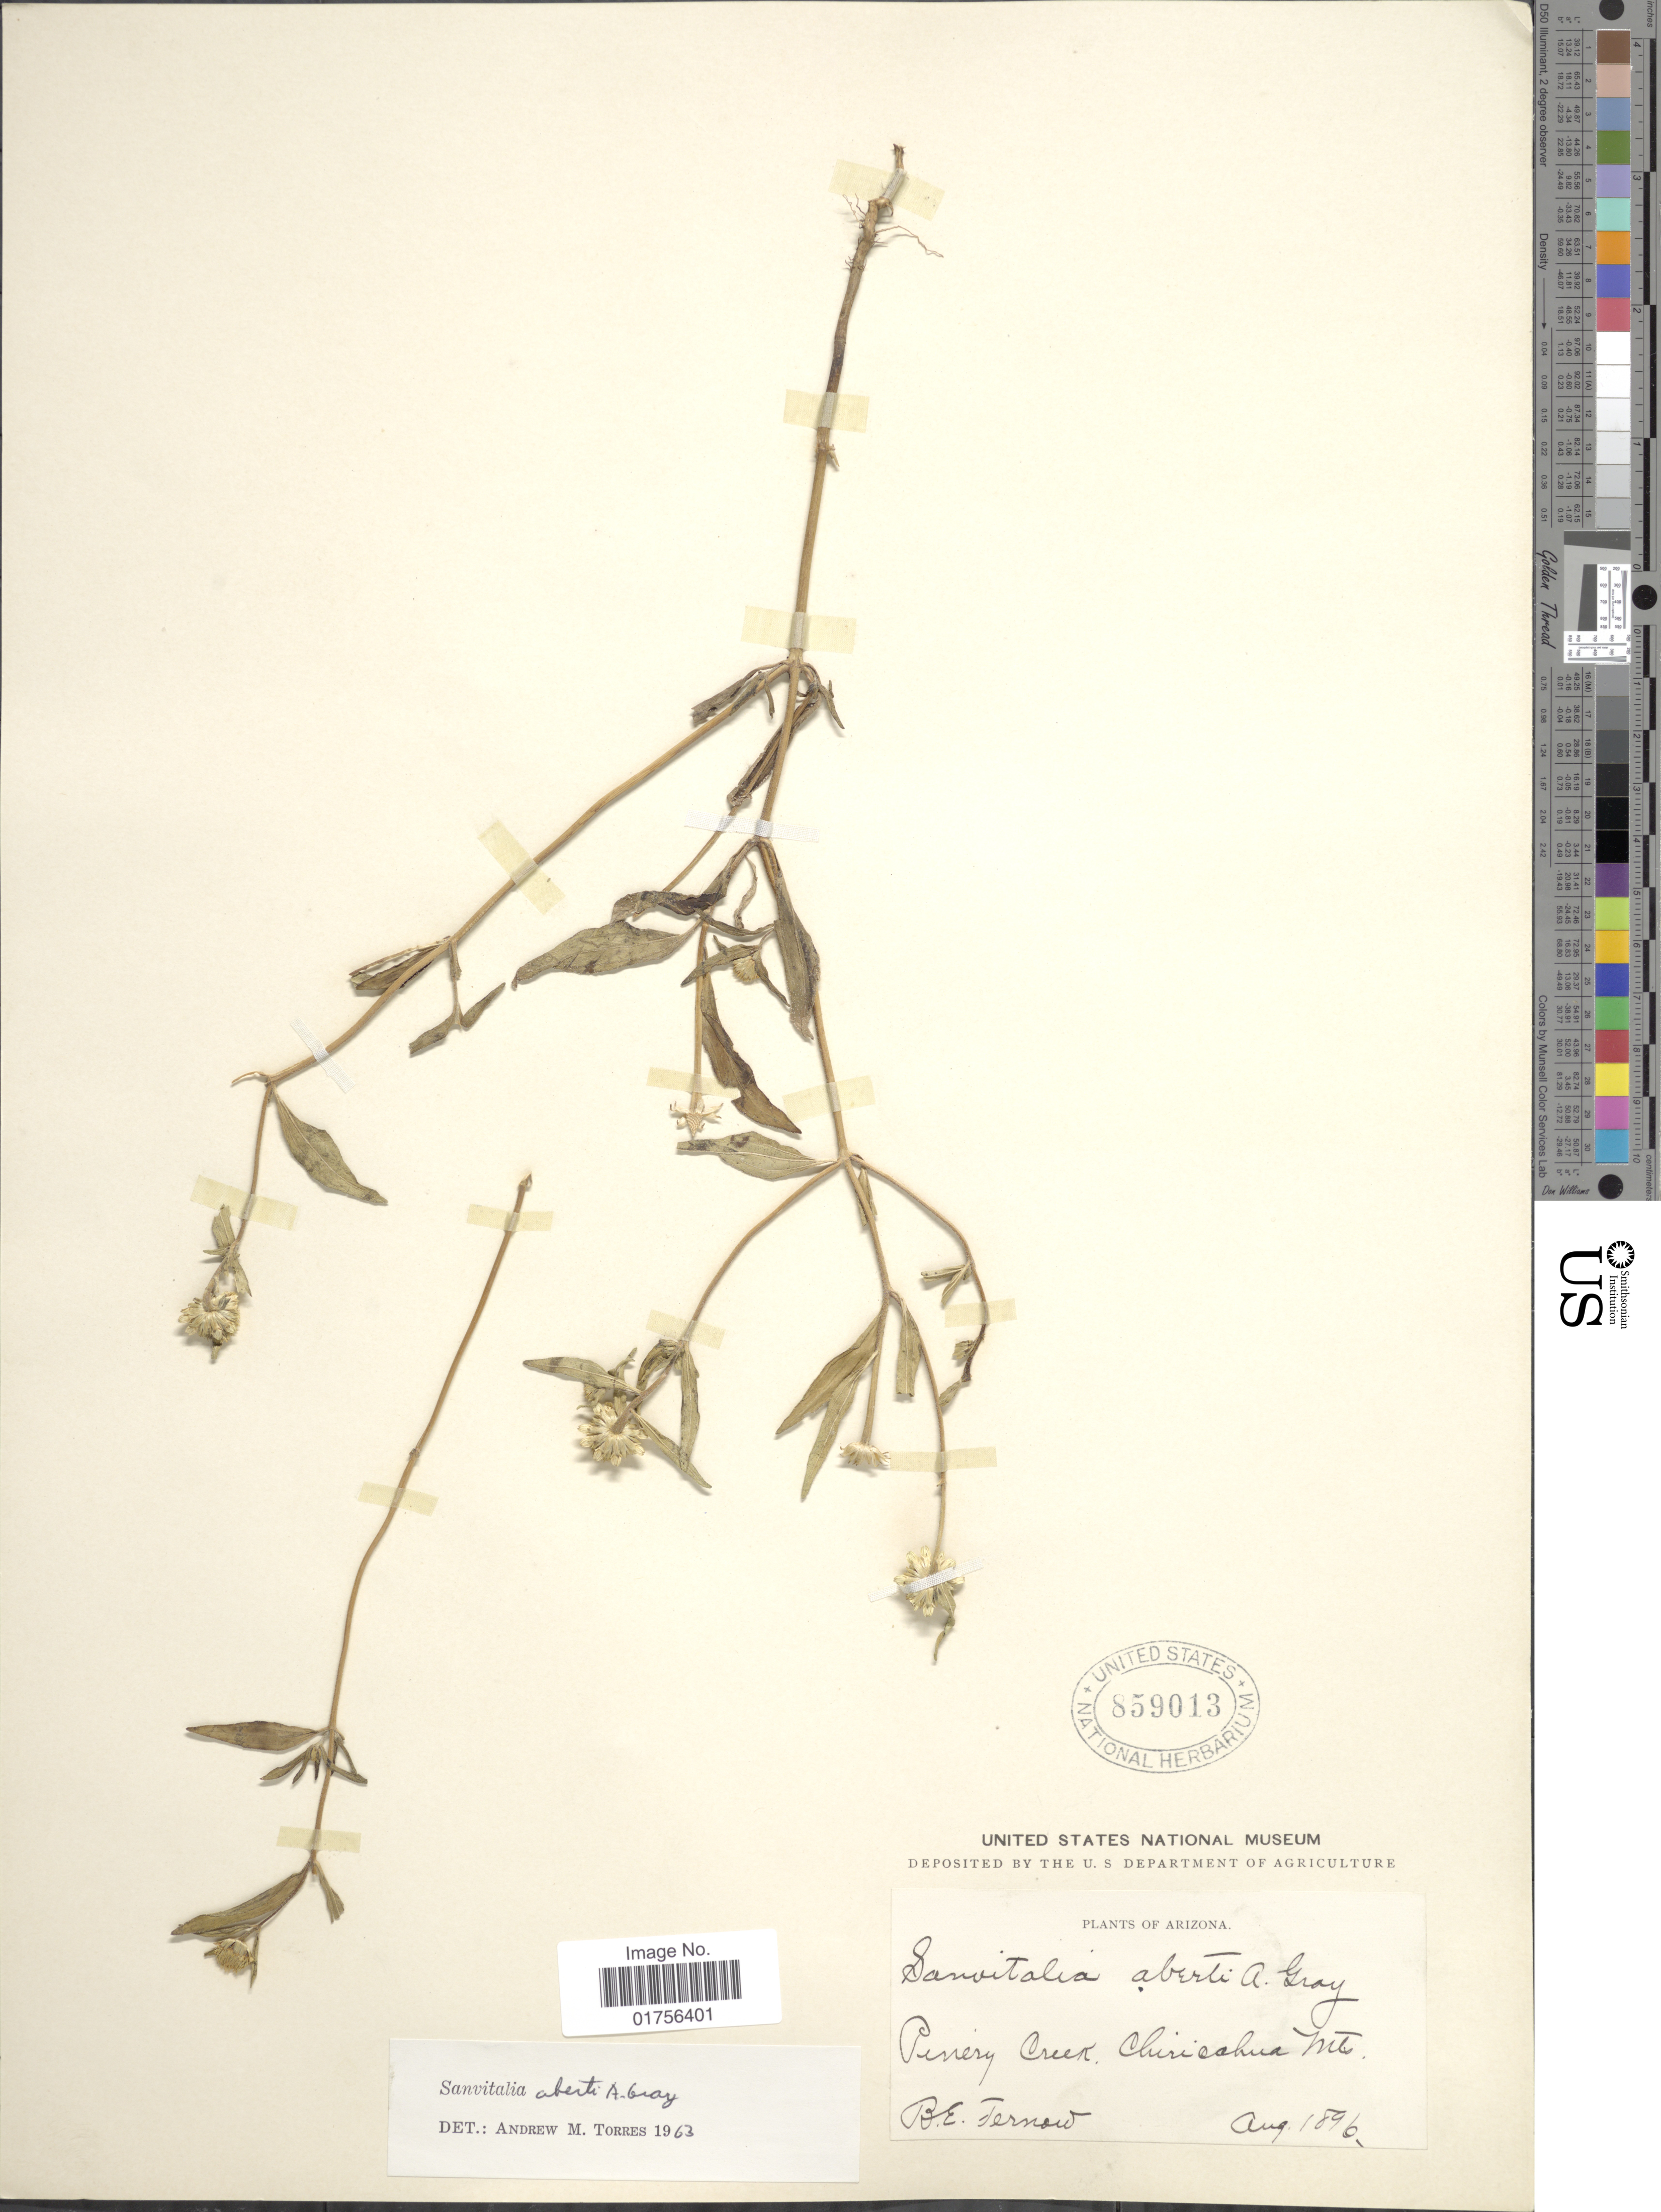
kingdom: Plantae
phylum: Tracheophyta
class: Magnoliopsida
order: Asterales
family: Asteraceae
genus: Sanvitalia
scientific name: Sanvitalia aberti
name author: A. Gray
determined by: Skibicki, Samuel V.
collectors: B. Fernow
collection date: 1896-08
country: United States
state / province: Arizona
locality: Pinery Creek, Chiricahua Mts.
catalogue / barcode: US 859013